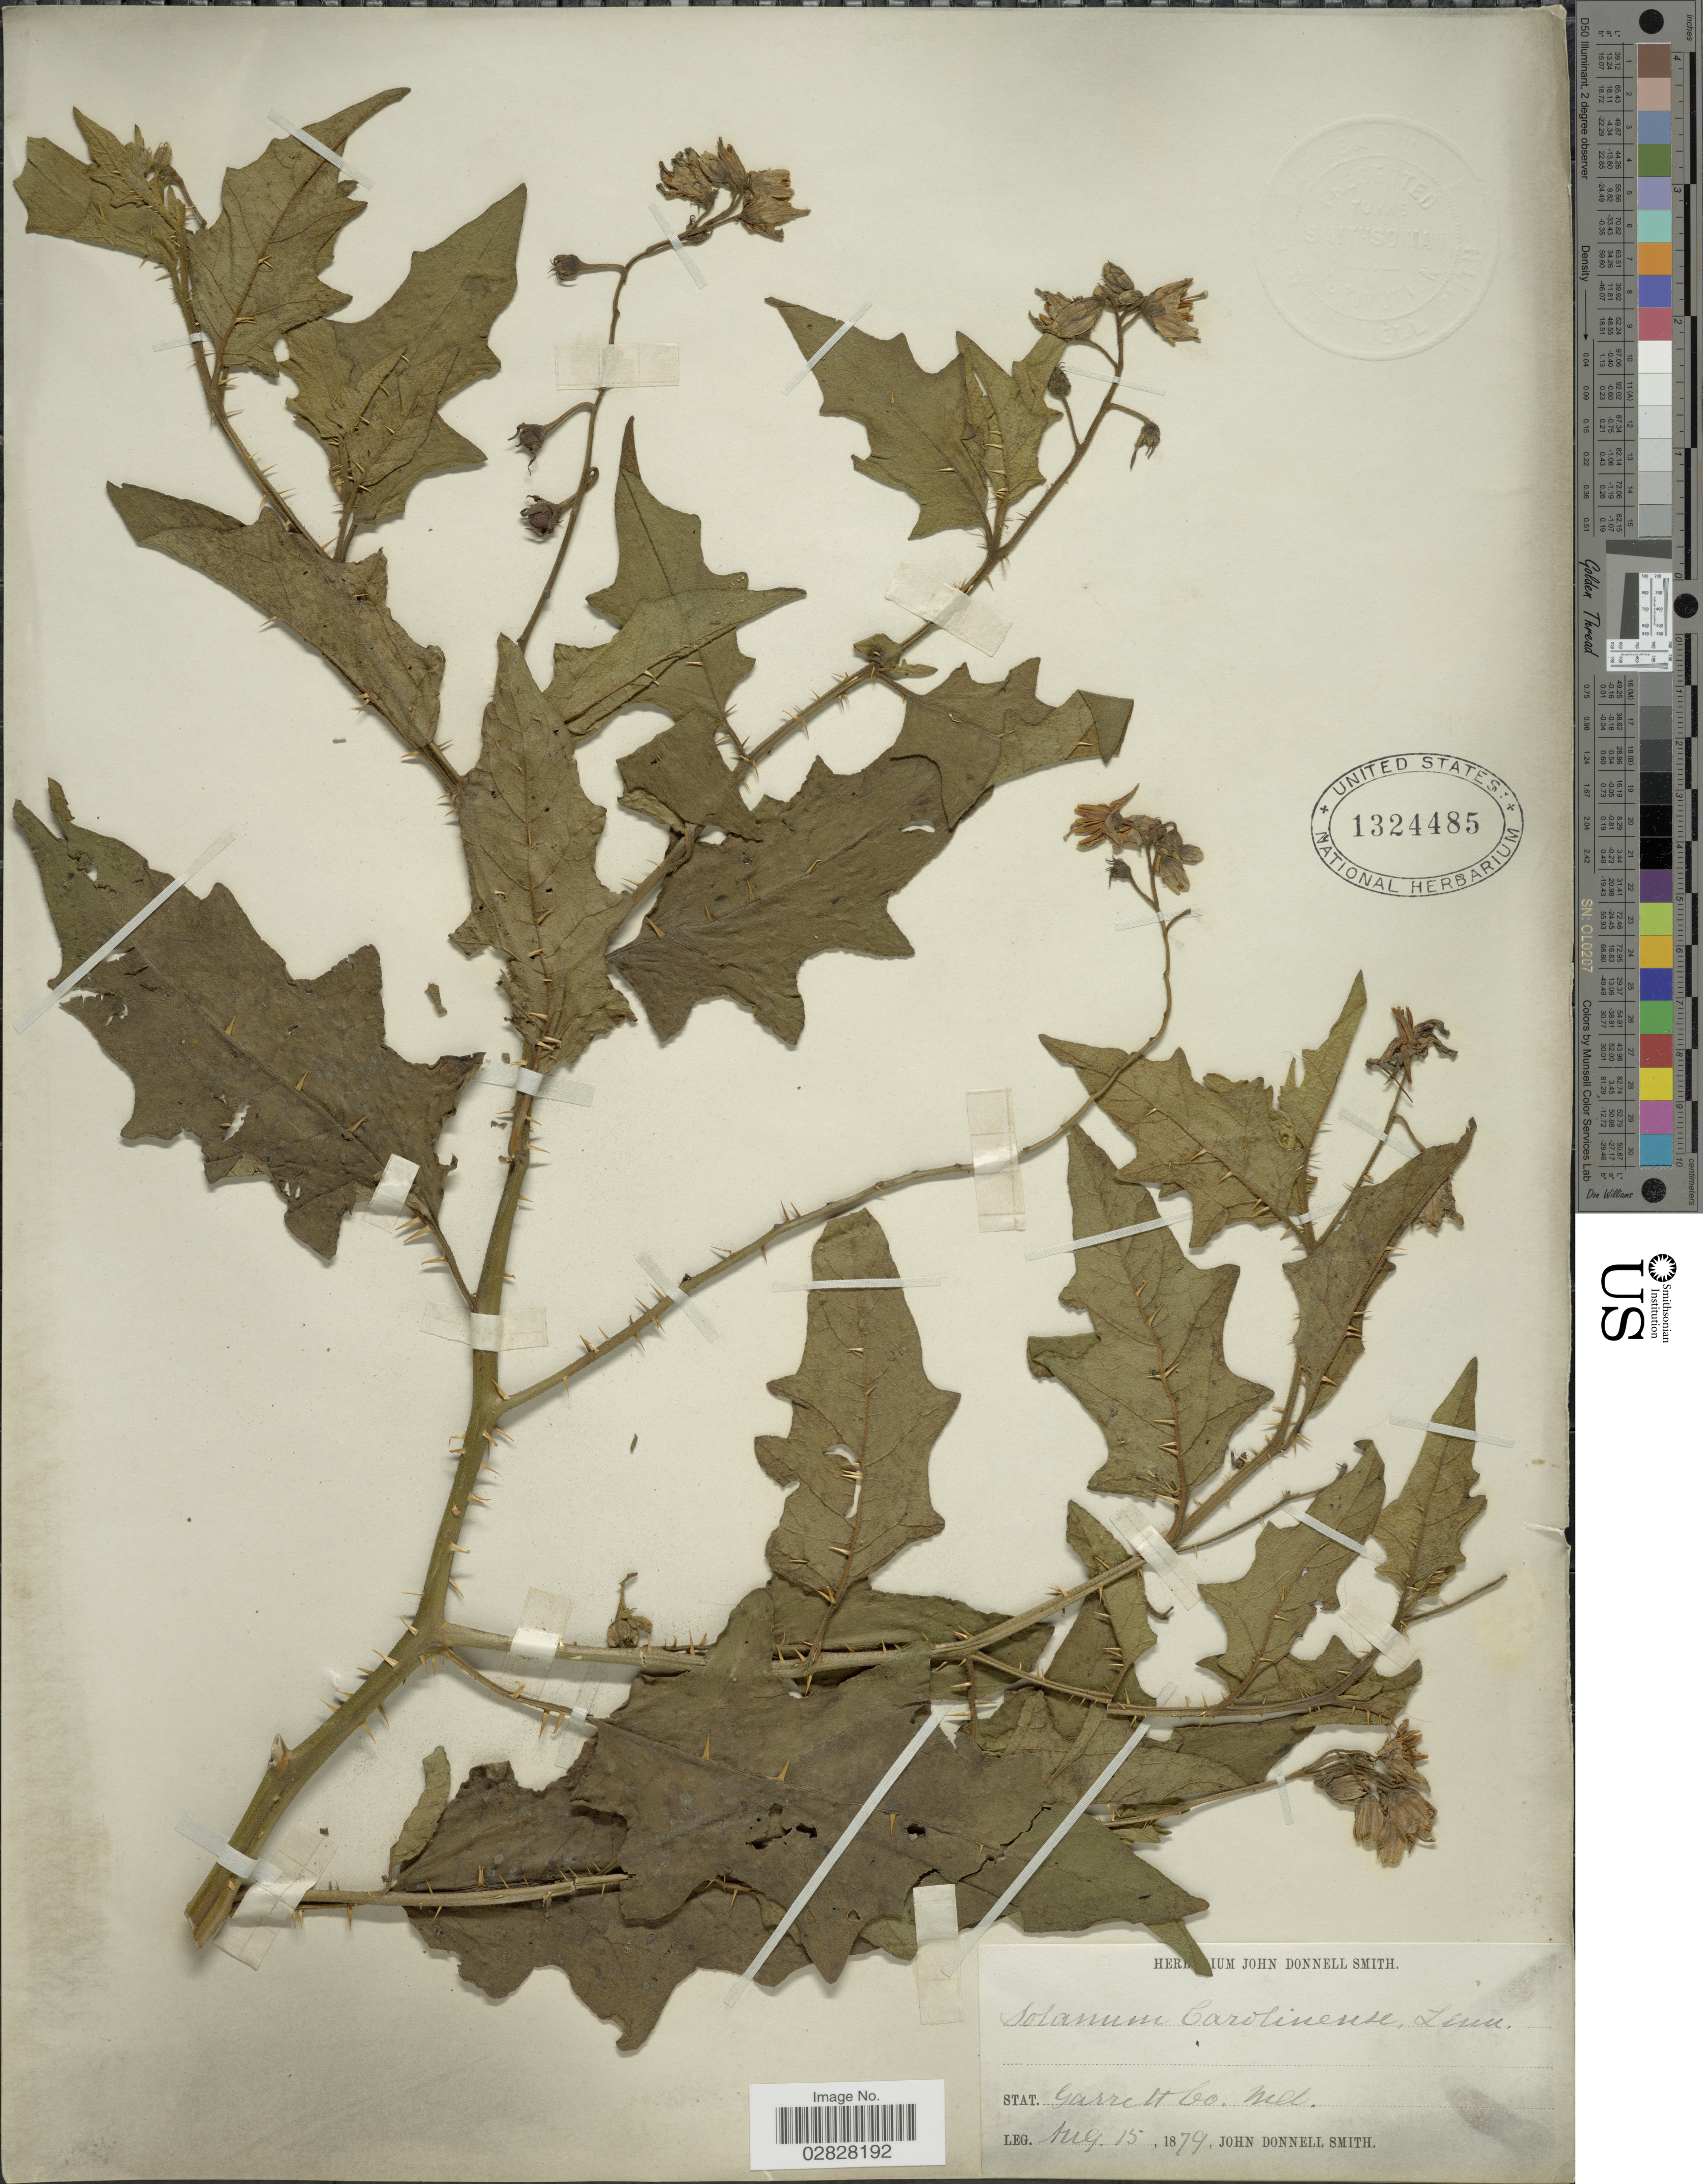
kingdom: Plantae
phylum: Tracheophyta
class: Magnoliopsida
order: Solanales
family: Solanaceae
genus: Solanum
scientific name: Solanum carolinense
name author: L.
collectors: J. Donnell Smith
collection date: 1879-08-15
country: United States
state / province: Maryland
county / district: Garrett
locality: Stat. Garrett Co.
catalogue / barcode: US 1324485